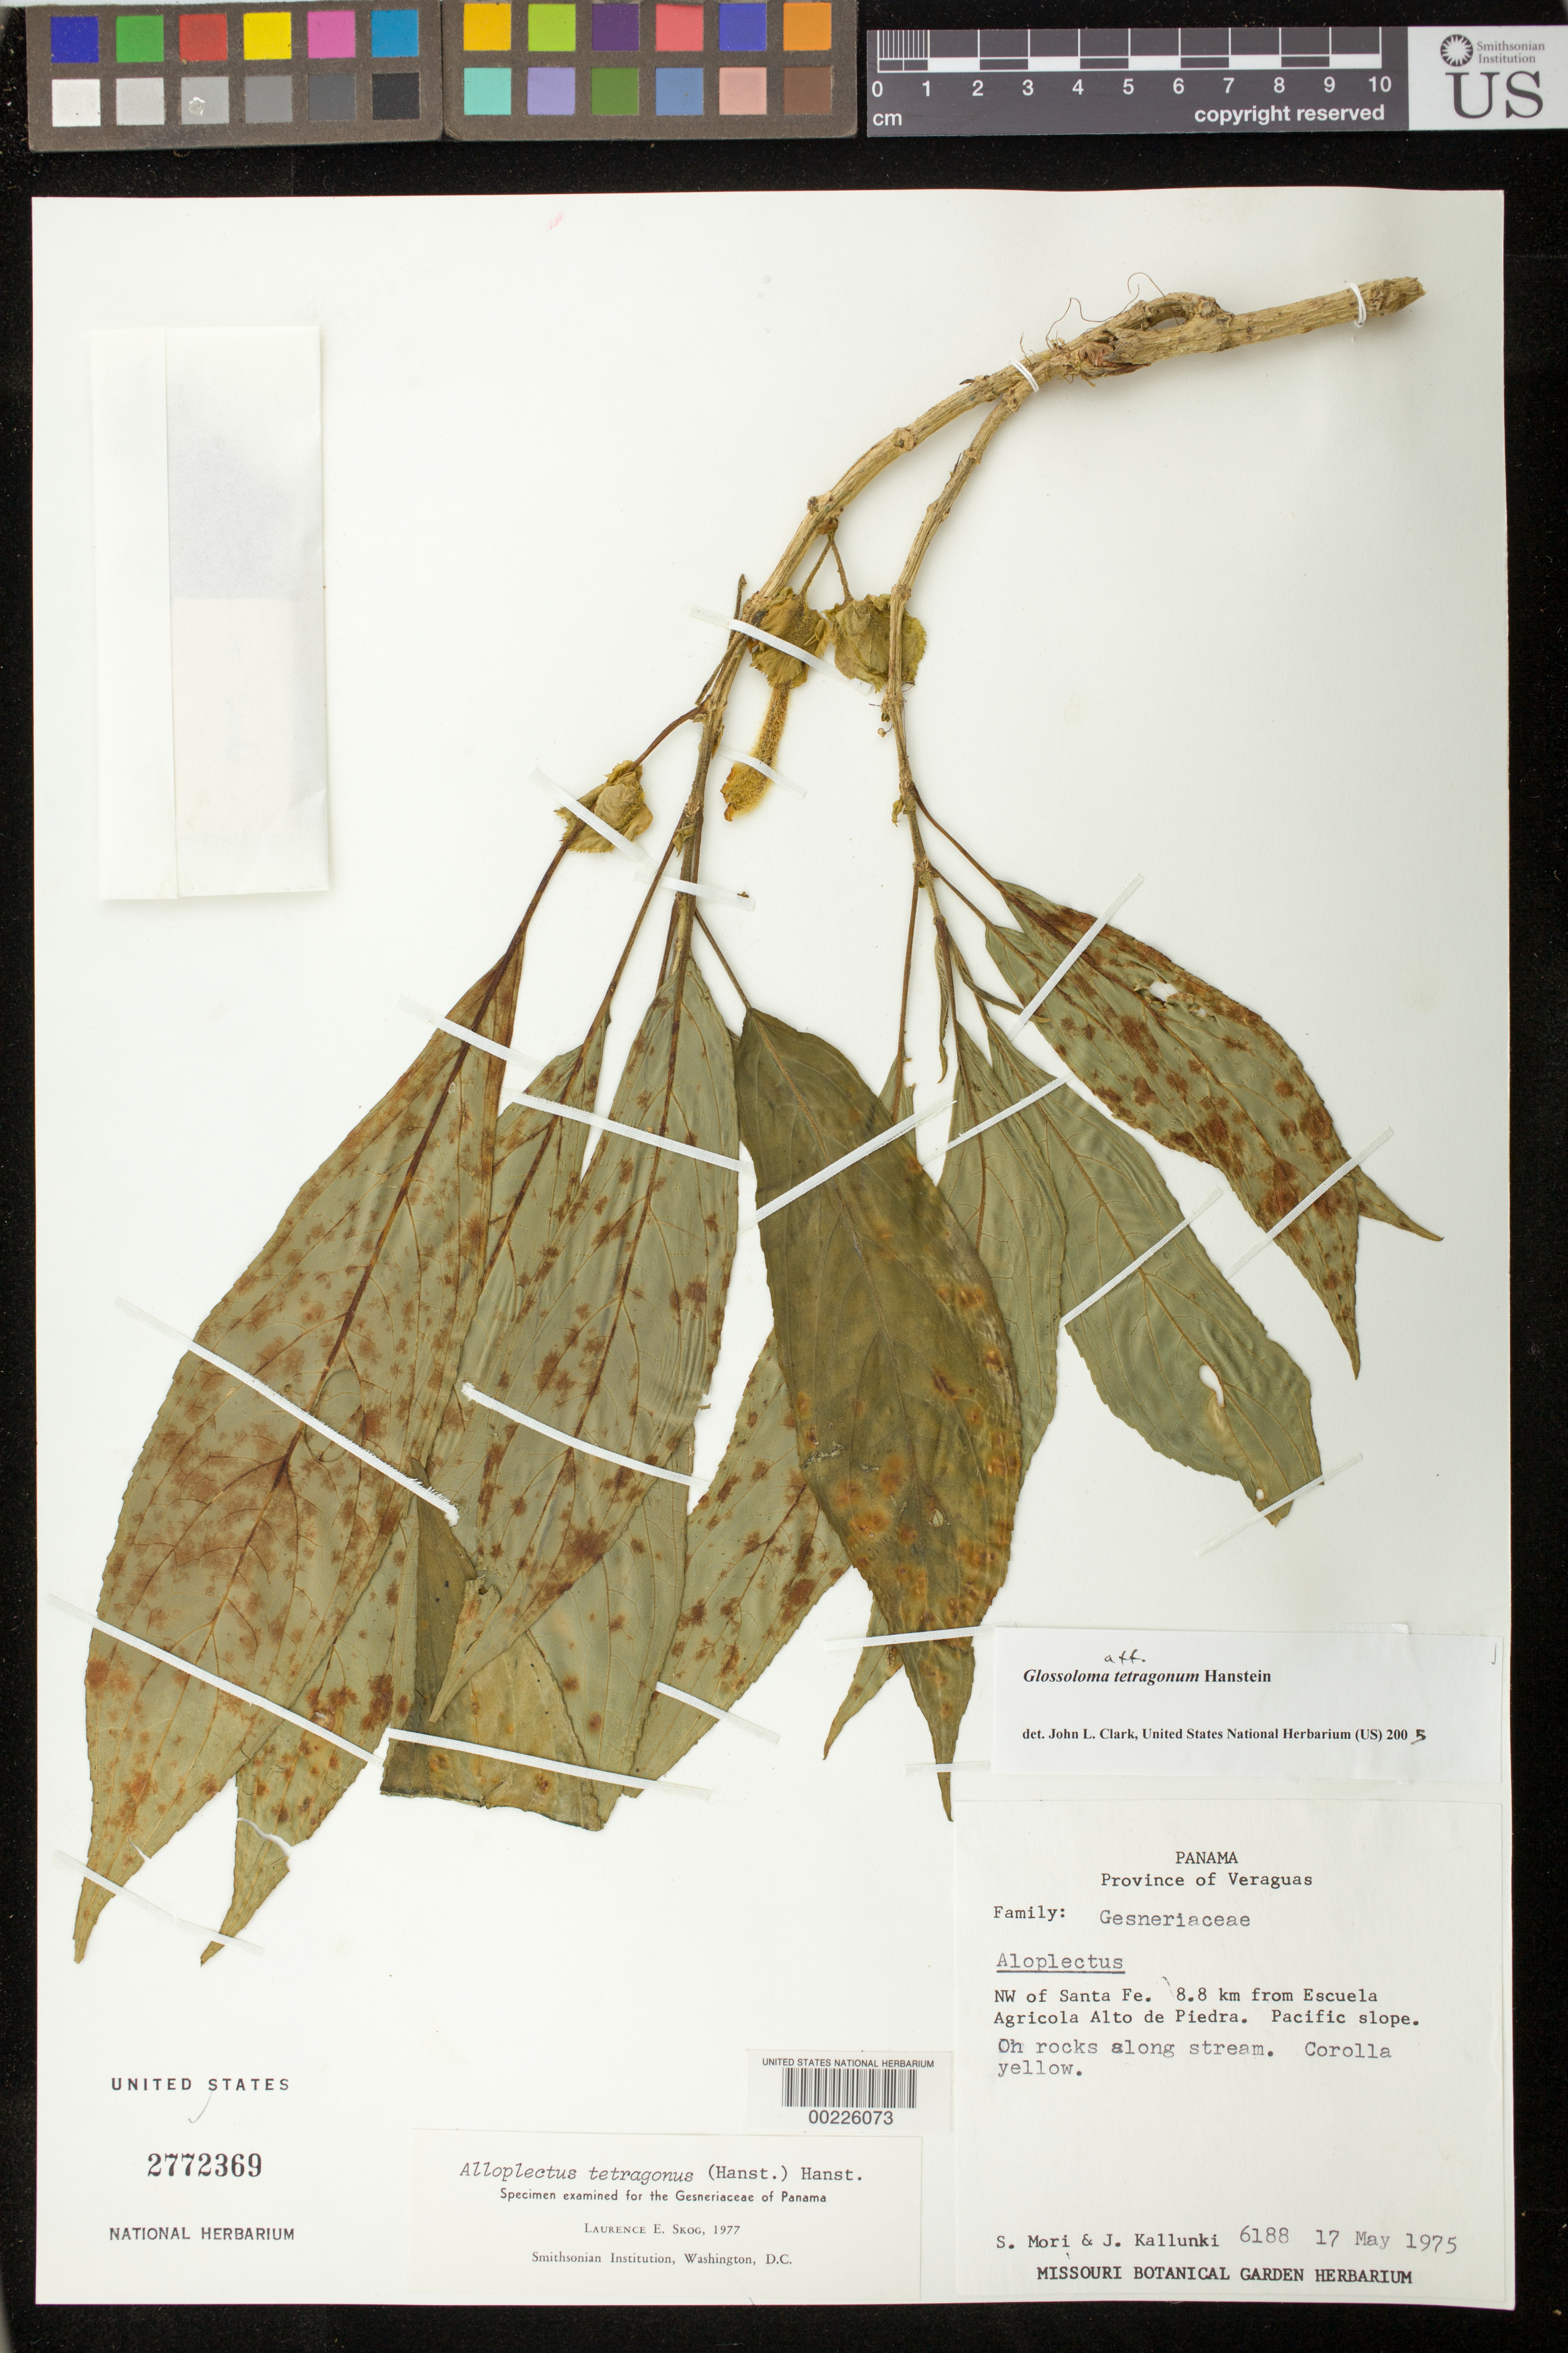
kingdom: Plantae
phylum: Tracheophyta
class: Magnoliopsida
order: Lamiales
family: Gesneriaceae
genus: Glossoloma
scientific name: Glossoloma tetragonum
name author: Hanst.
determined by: Clark, J. L., (SEL), The Marie Selby Botanical Garden (UNITED STATES)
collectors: S. Mori & J. Kallunki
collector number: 6188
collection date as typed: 17 May 1975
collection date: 1975-05-17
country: Panama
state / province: Veraguas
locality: NW of Santa Fe, 8.8 km from Escuela Agricola Alto de Piedra, Pacific slope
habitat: On rocks along stream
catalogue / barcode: US 2772369